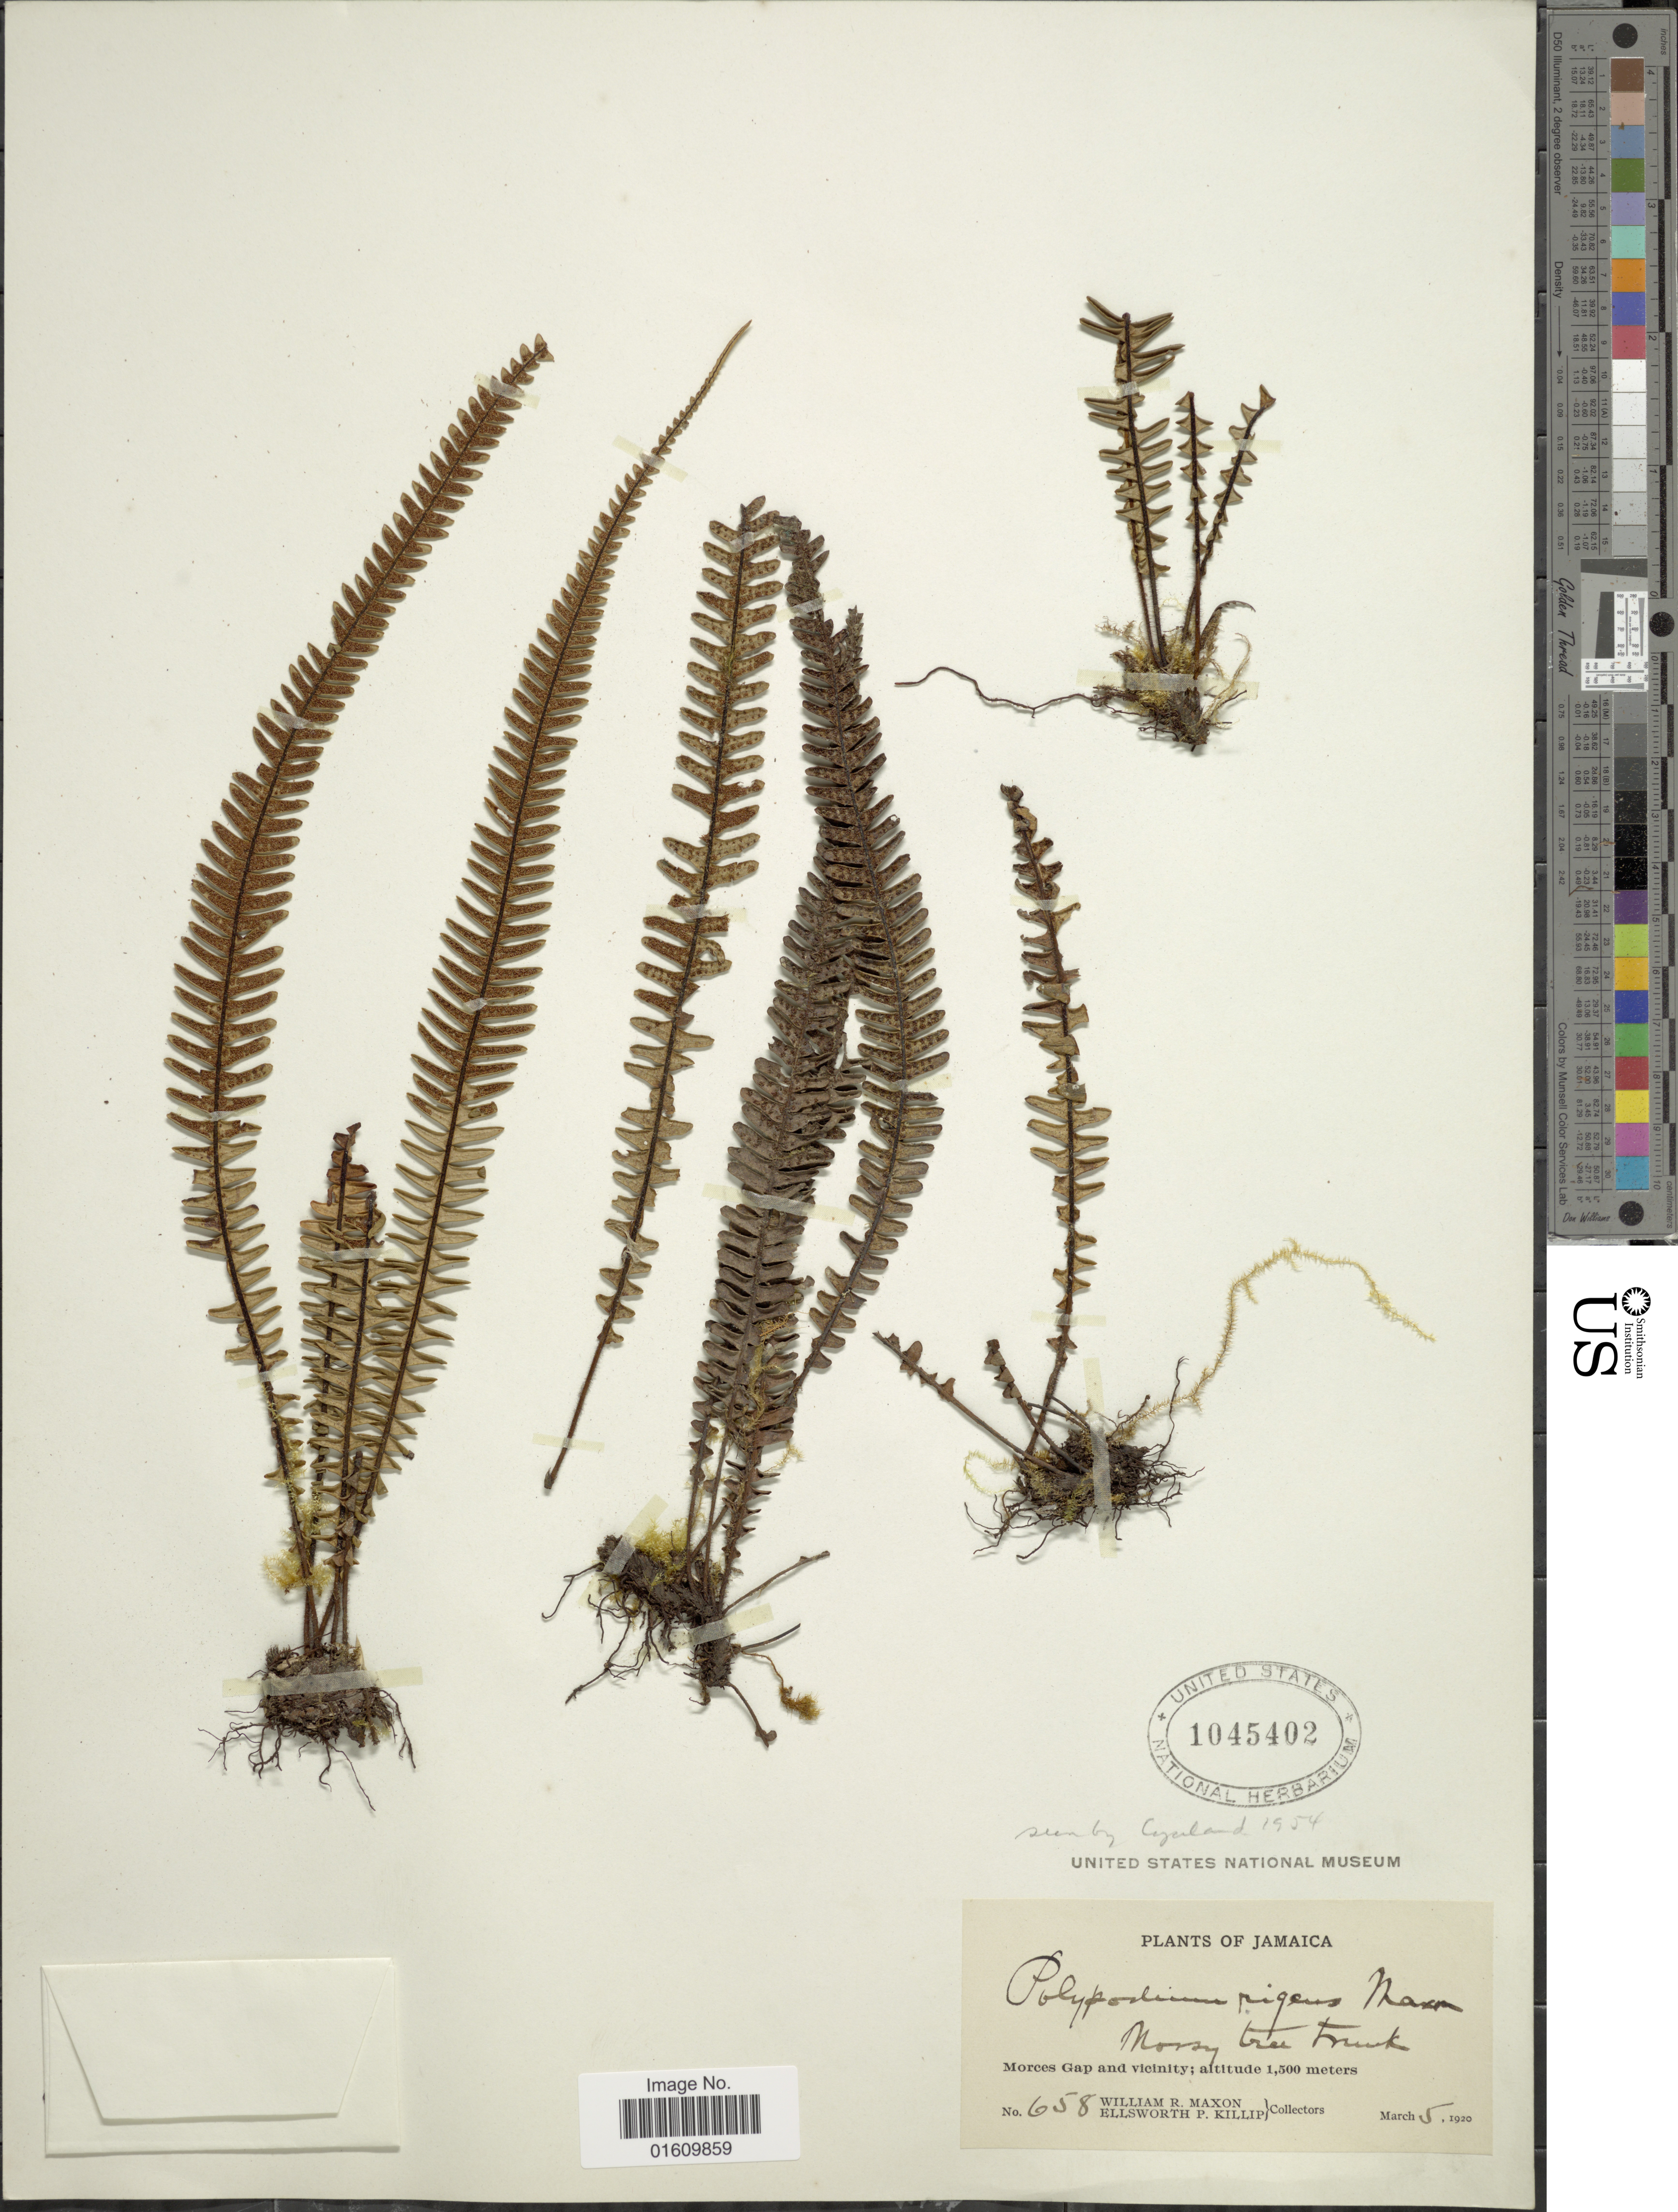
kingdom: Plantae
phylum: Tracheophyta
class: Polypodiopsida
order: Polypodiales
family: Polypodiaceae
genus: Melpomene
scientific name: Melpomene xiphopteroides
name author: (Liebm.) A.R. Sm. & R.C. Moran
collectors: W. R. Maxon & E. P. Killip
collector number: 658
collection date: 1920-03-05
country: Jamaica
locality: Morces Gap and vicinity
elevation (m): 1500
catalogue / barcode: US 1045402